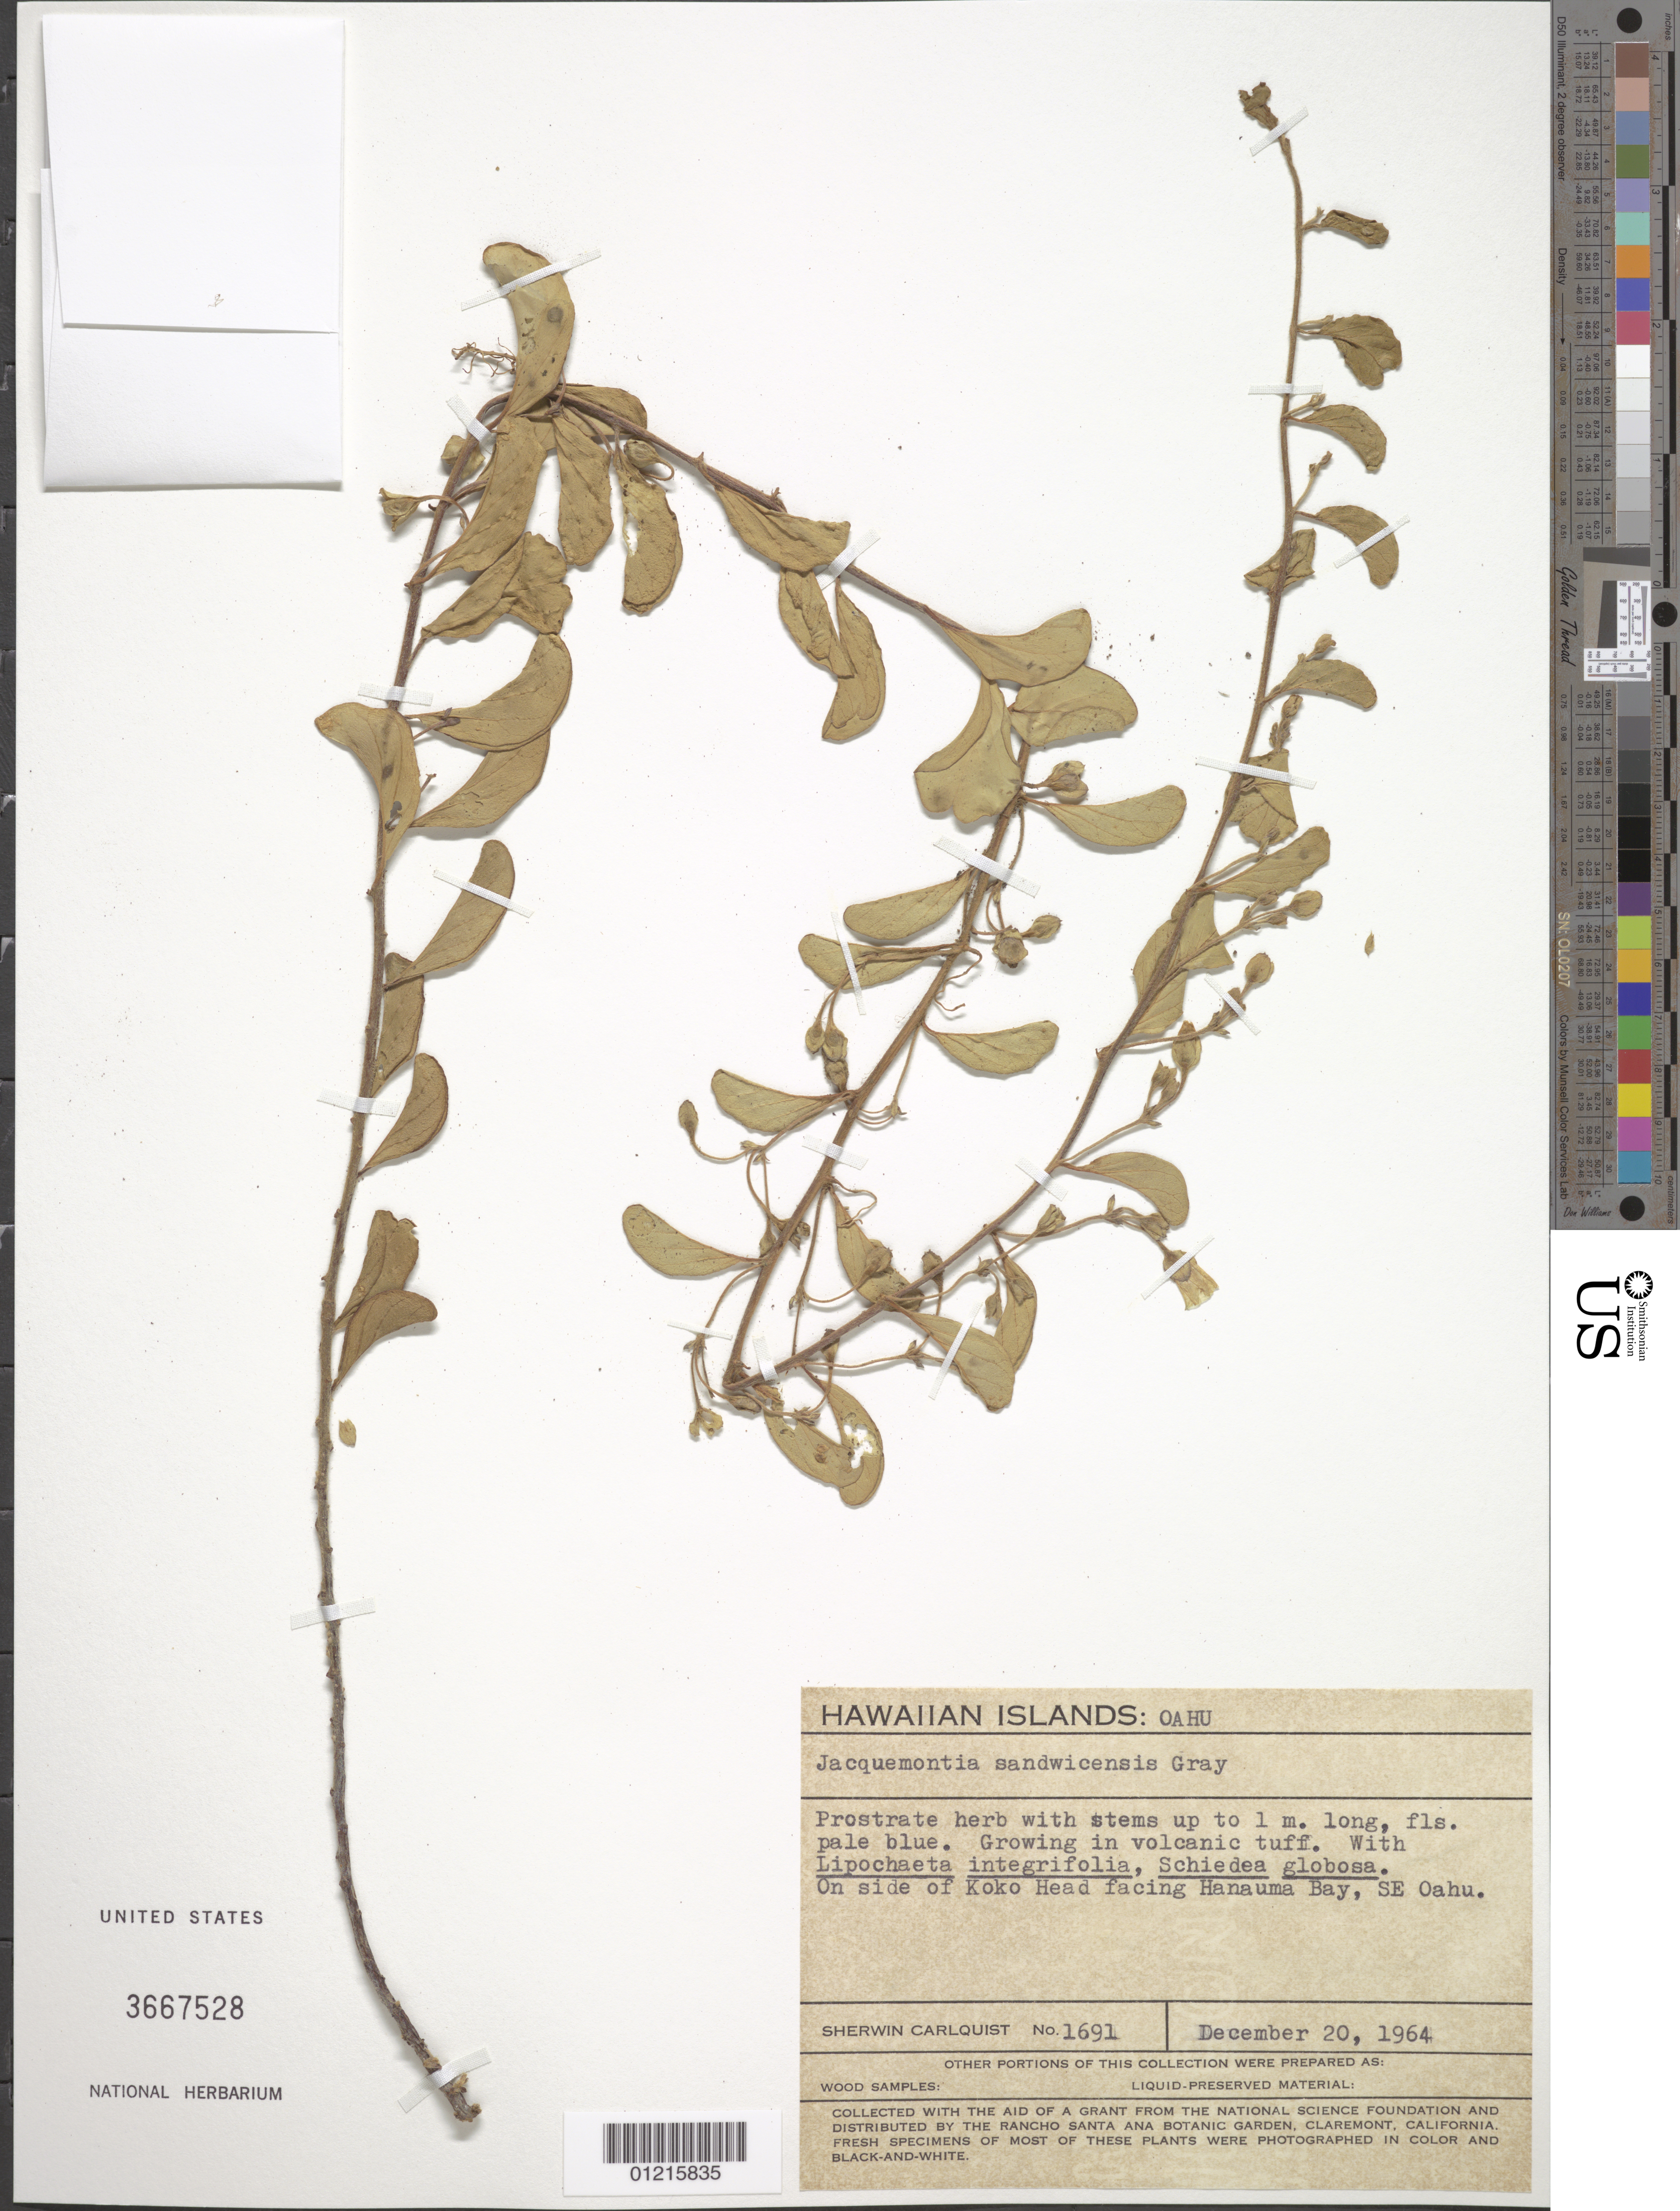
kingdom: Plantae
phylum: Tracheophyta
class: Magnoliopsida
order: Solanales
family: Convolvulaceae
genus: Jacquemontia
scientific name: Jacquemontia sandwicensis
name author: A. Gray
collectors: S. Carlquist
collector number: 1691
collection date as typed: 20 Dec 1964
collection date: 1964-12-20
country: United States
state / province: Hawaii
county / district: Honolulu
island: Oahu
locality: On the side of Koko Head which faces Hanauma Bay, SE Oahu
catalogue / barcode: US 3667528